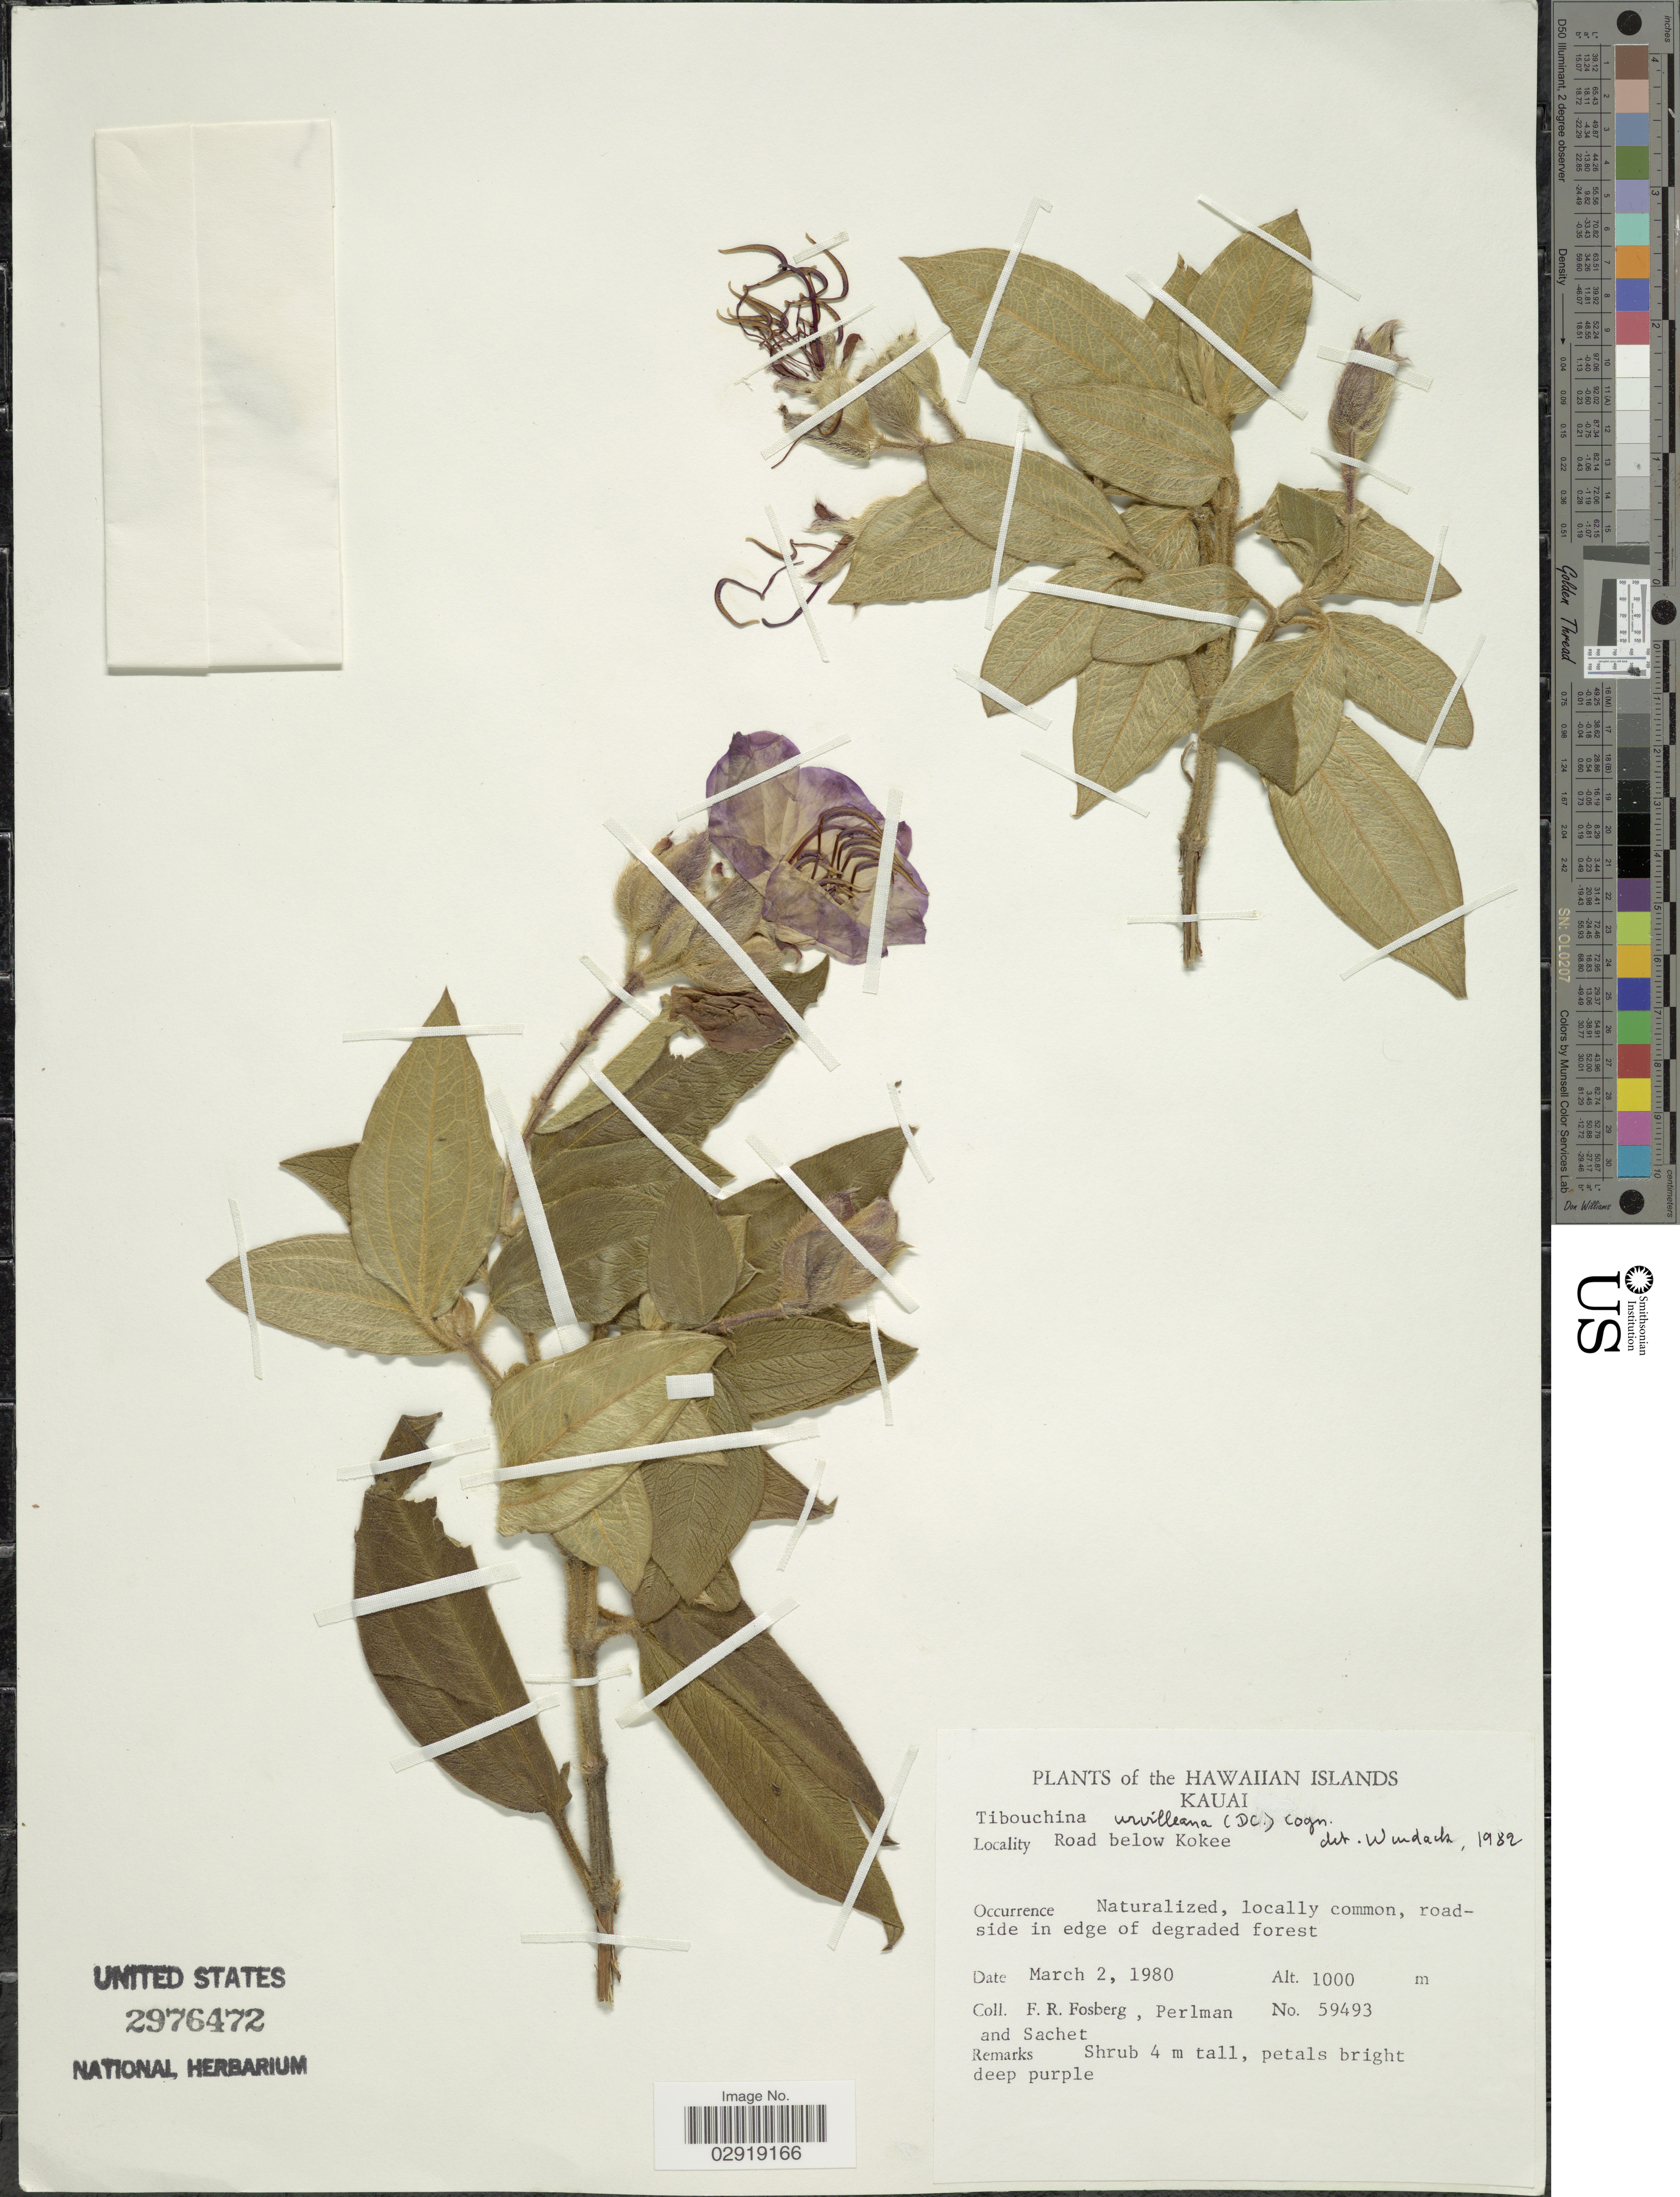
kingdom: Plantae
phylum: Tracheophyta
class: Magnoliopsida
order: Myrtales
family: Melastomataceae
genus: Pleroma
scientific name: Pleroma urvilleanum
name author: (DC.) P.J.F. Guim. & Michelang.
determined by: Wagner, W. L., (BOT), Smithsonian Institution - National Museum of Natural History (UNITED STATES)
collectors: F. R. Fosberg, Perlman & M.-H. Sachet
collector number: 59493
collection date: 1980-03-02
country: United States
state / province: Hawaii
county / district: Kauai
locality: The Hawaiian Islands Kauai. Road below Kokee.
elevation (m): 1000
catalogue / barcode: US 2976472